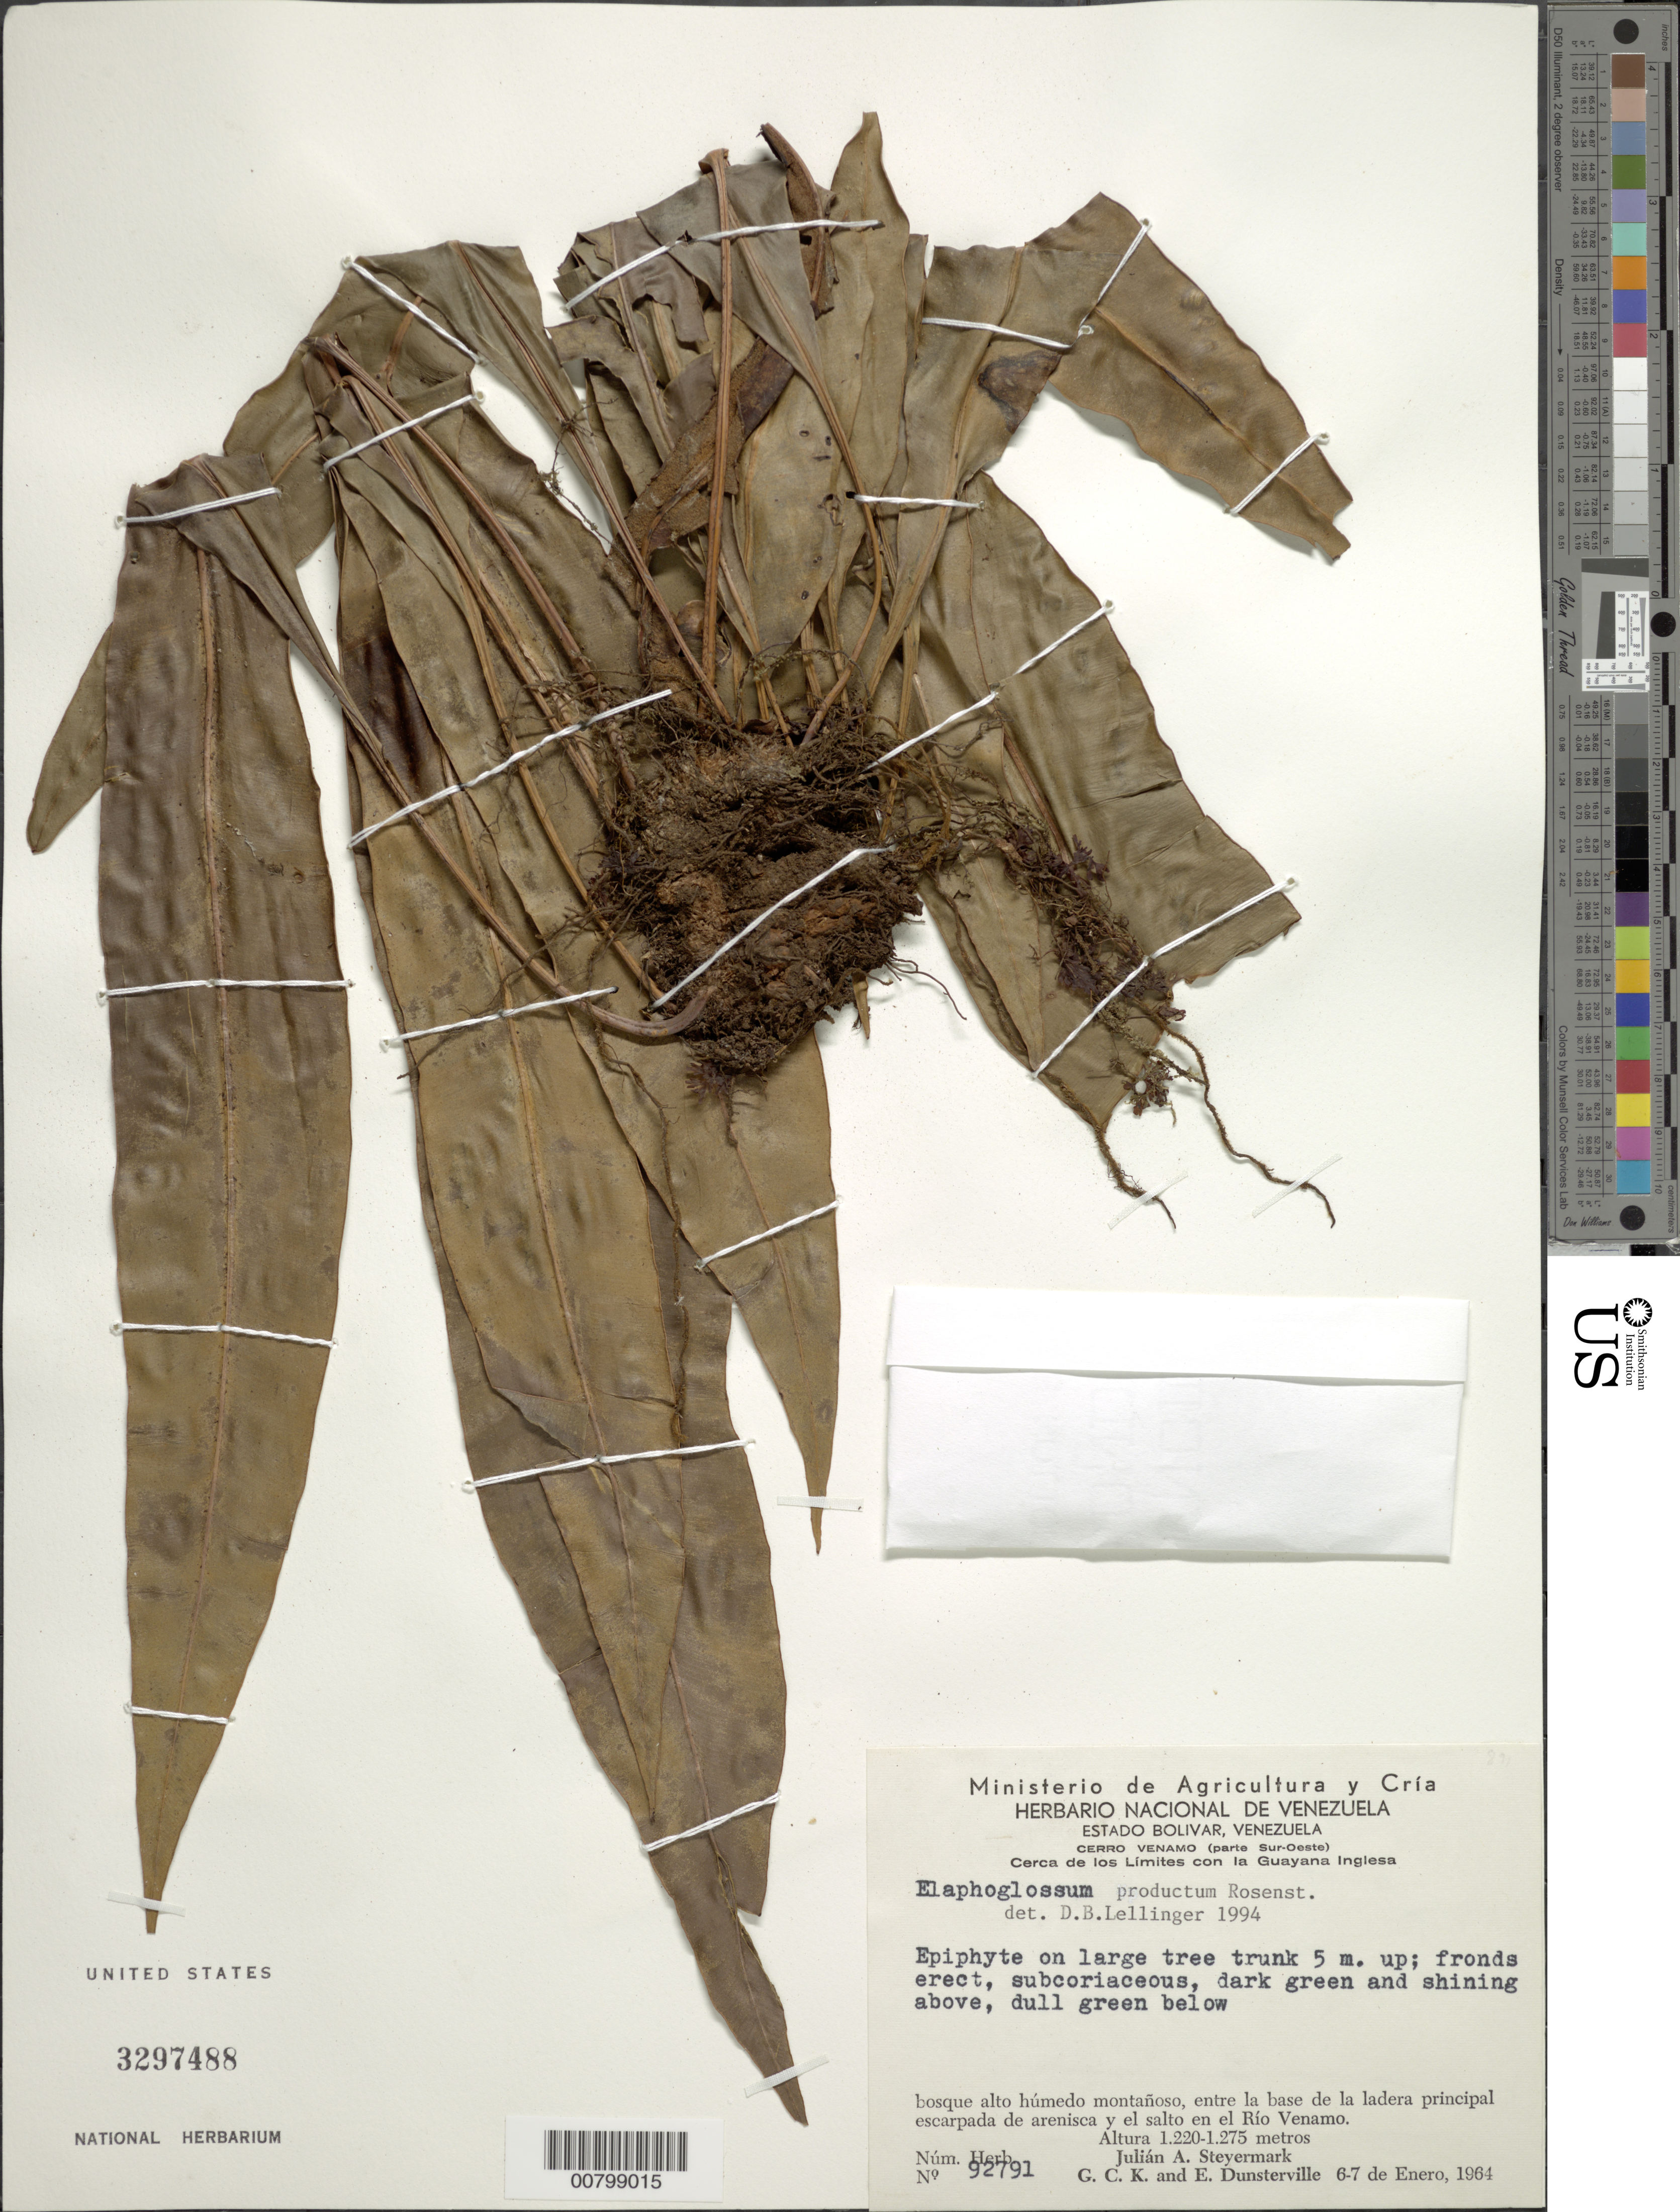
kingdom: Plantae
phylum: Tracheophyta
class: Polypodiopsida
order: Polypodiales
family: Dryopteridaceae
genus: Elaphoglossum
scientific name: Elaphoglossum productum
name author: Rosenst.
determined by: Lellinger, David B., (BOT), Smithsonian Institution - National Museum of Natural History (UNITED STATES)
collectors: J. Steyermark, G. C. K. Dunsterville & E. Dunsterville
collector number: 92791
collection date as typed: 6-Jan-64 to 7-Jan-64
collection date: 1964-01-06/1964-01-07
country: Venezuela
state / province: Bolívar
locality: Cerro Venamo (parte Sur-Oeste), Río Venamo, cerca de los limites con la Guayana Inglesa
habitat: High wet montane forest; on large tree trunk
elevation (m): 1220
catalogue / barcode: US 3297488